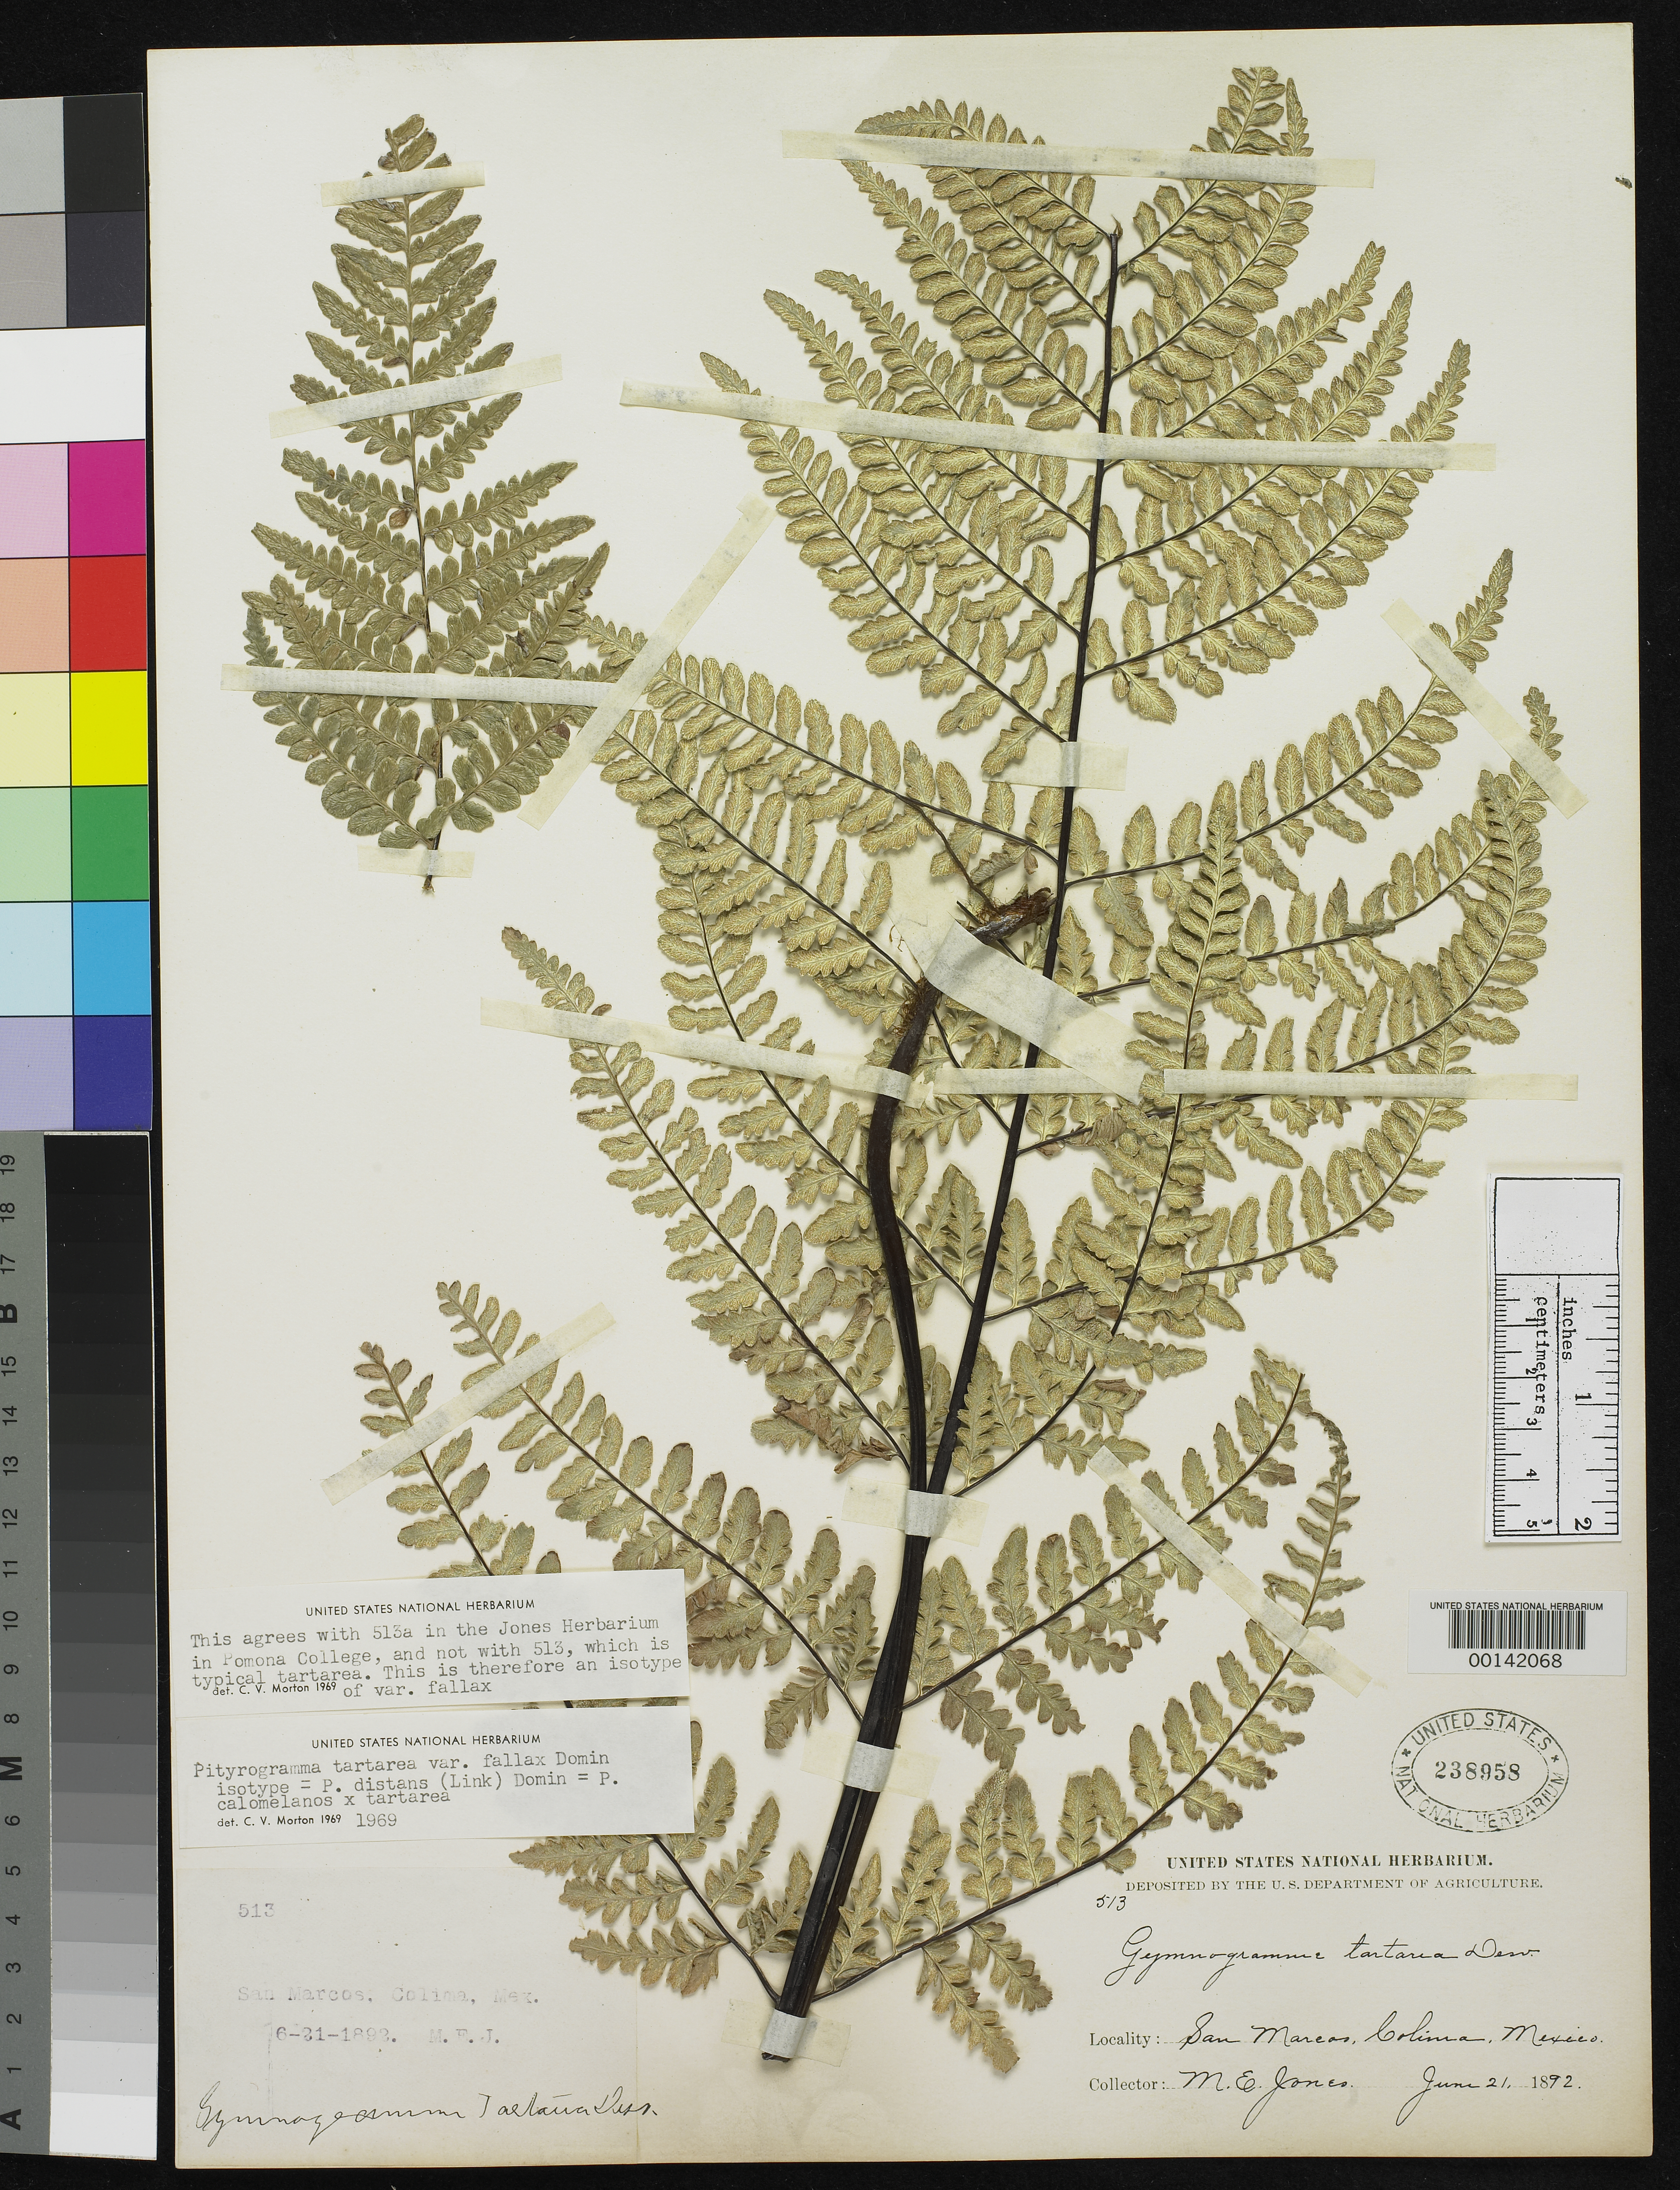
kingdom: Plantae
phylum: Tracheophyta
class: Polypodiopsida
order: Polypodiales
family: Pteridaceae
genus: Pityrogramma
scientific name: Pityrogramma tartarea var. fallax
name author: Domin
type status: Isotype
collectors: M. E. Jones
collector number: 513a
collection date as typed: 21 Jun 1892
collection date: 1892-06-21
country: Mexico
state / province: Guerrero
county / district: San Marcos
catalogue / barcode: US 238958